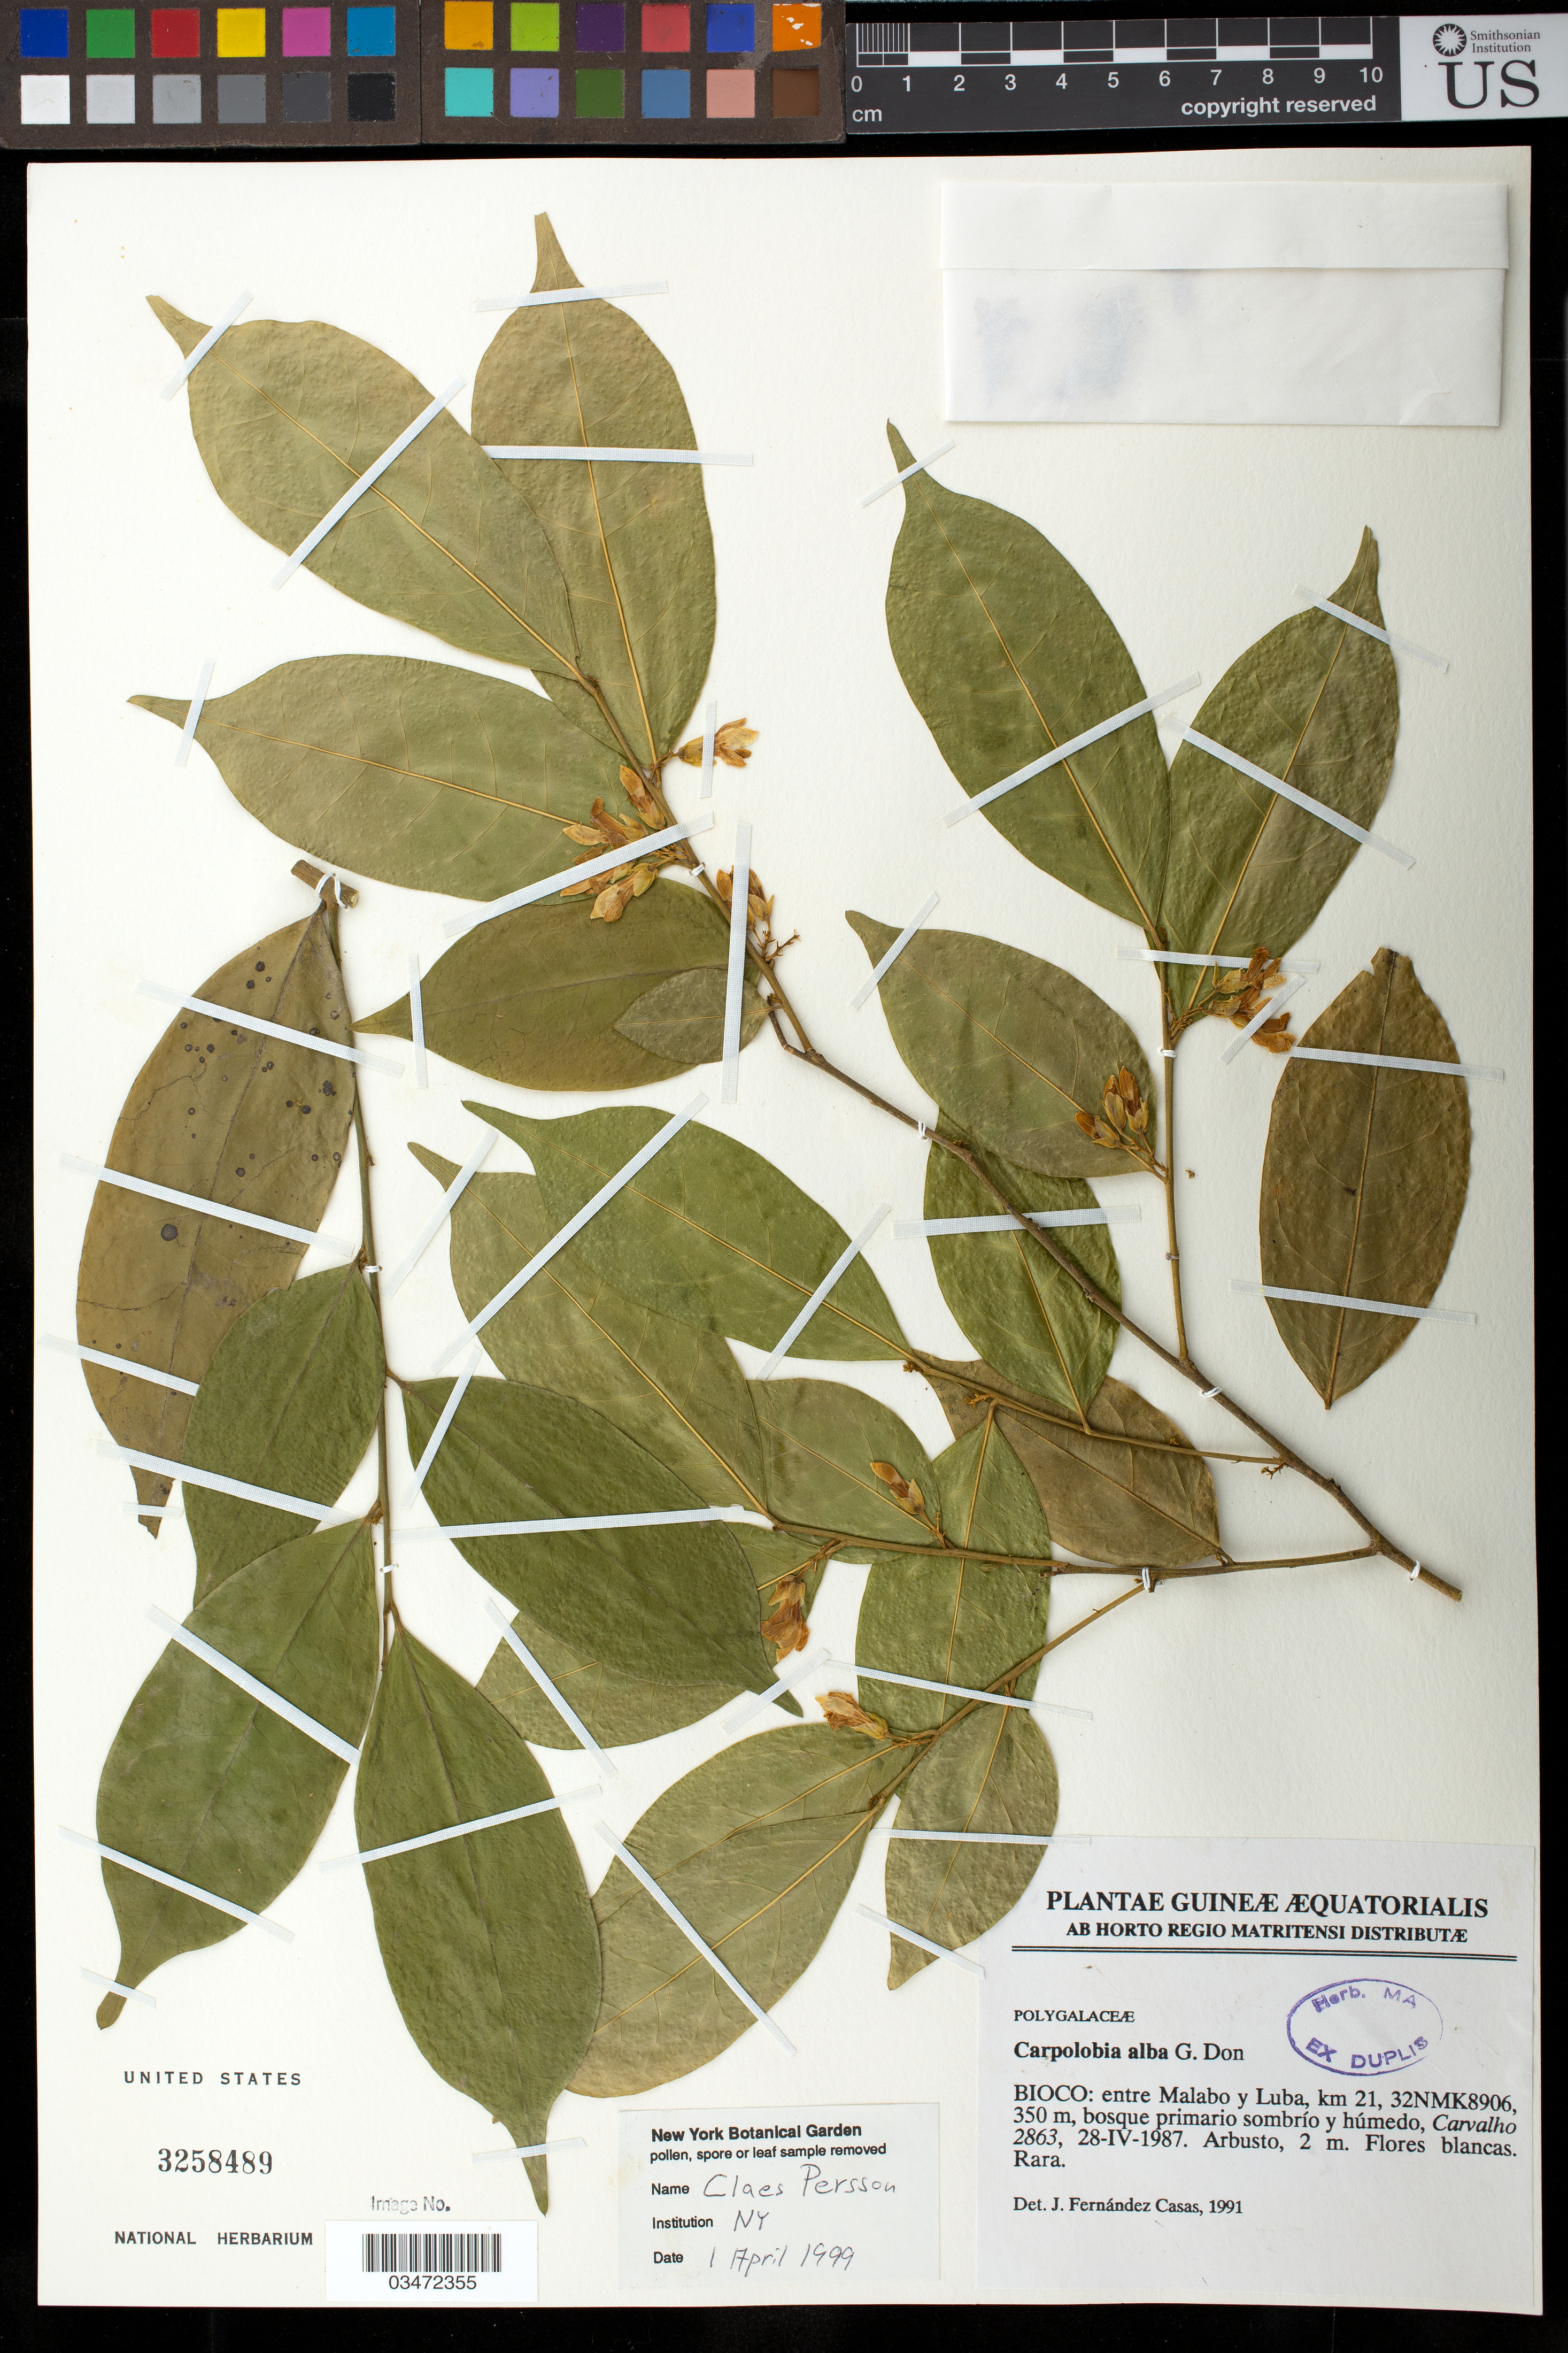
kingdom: Plantae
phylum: Tracheophyta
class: Magnoliopsida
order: Fabales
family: Polygalaceae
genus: Carpolobia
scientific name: Carpolobia alba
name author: G. Don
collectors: Carvalho, --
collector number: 2863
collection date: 1987-04-28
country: Equatorial Guinea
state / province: Bioko Norte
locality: Entre Malabo y Luba, km 21. 32NMK8906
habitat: Bosque primario sombrío húmedo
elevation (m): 350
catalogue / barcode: US 3258489